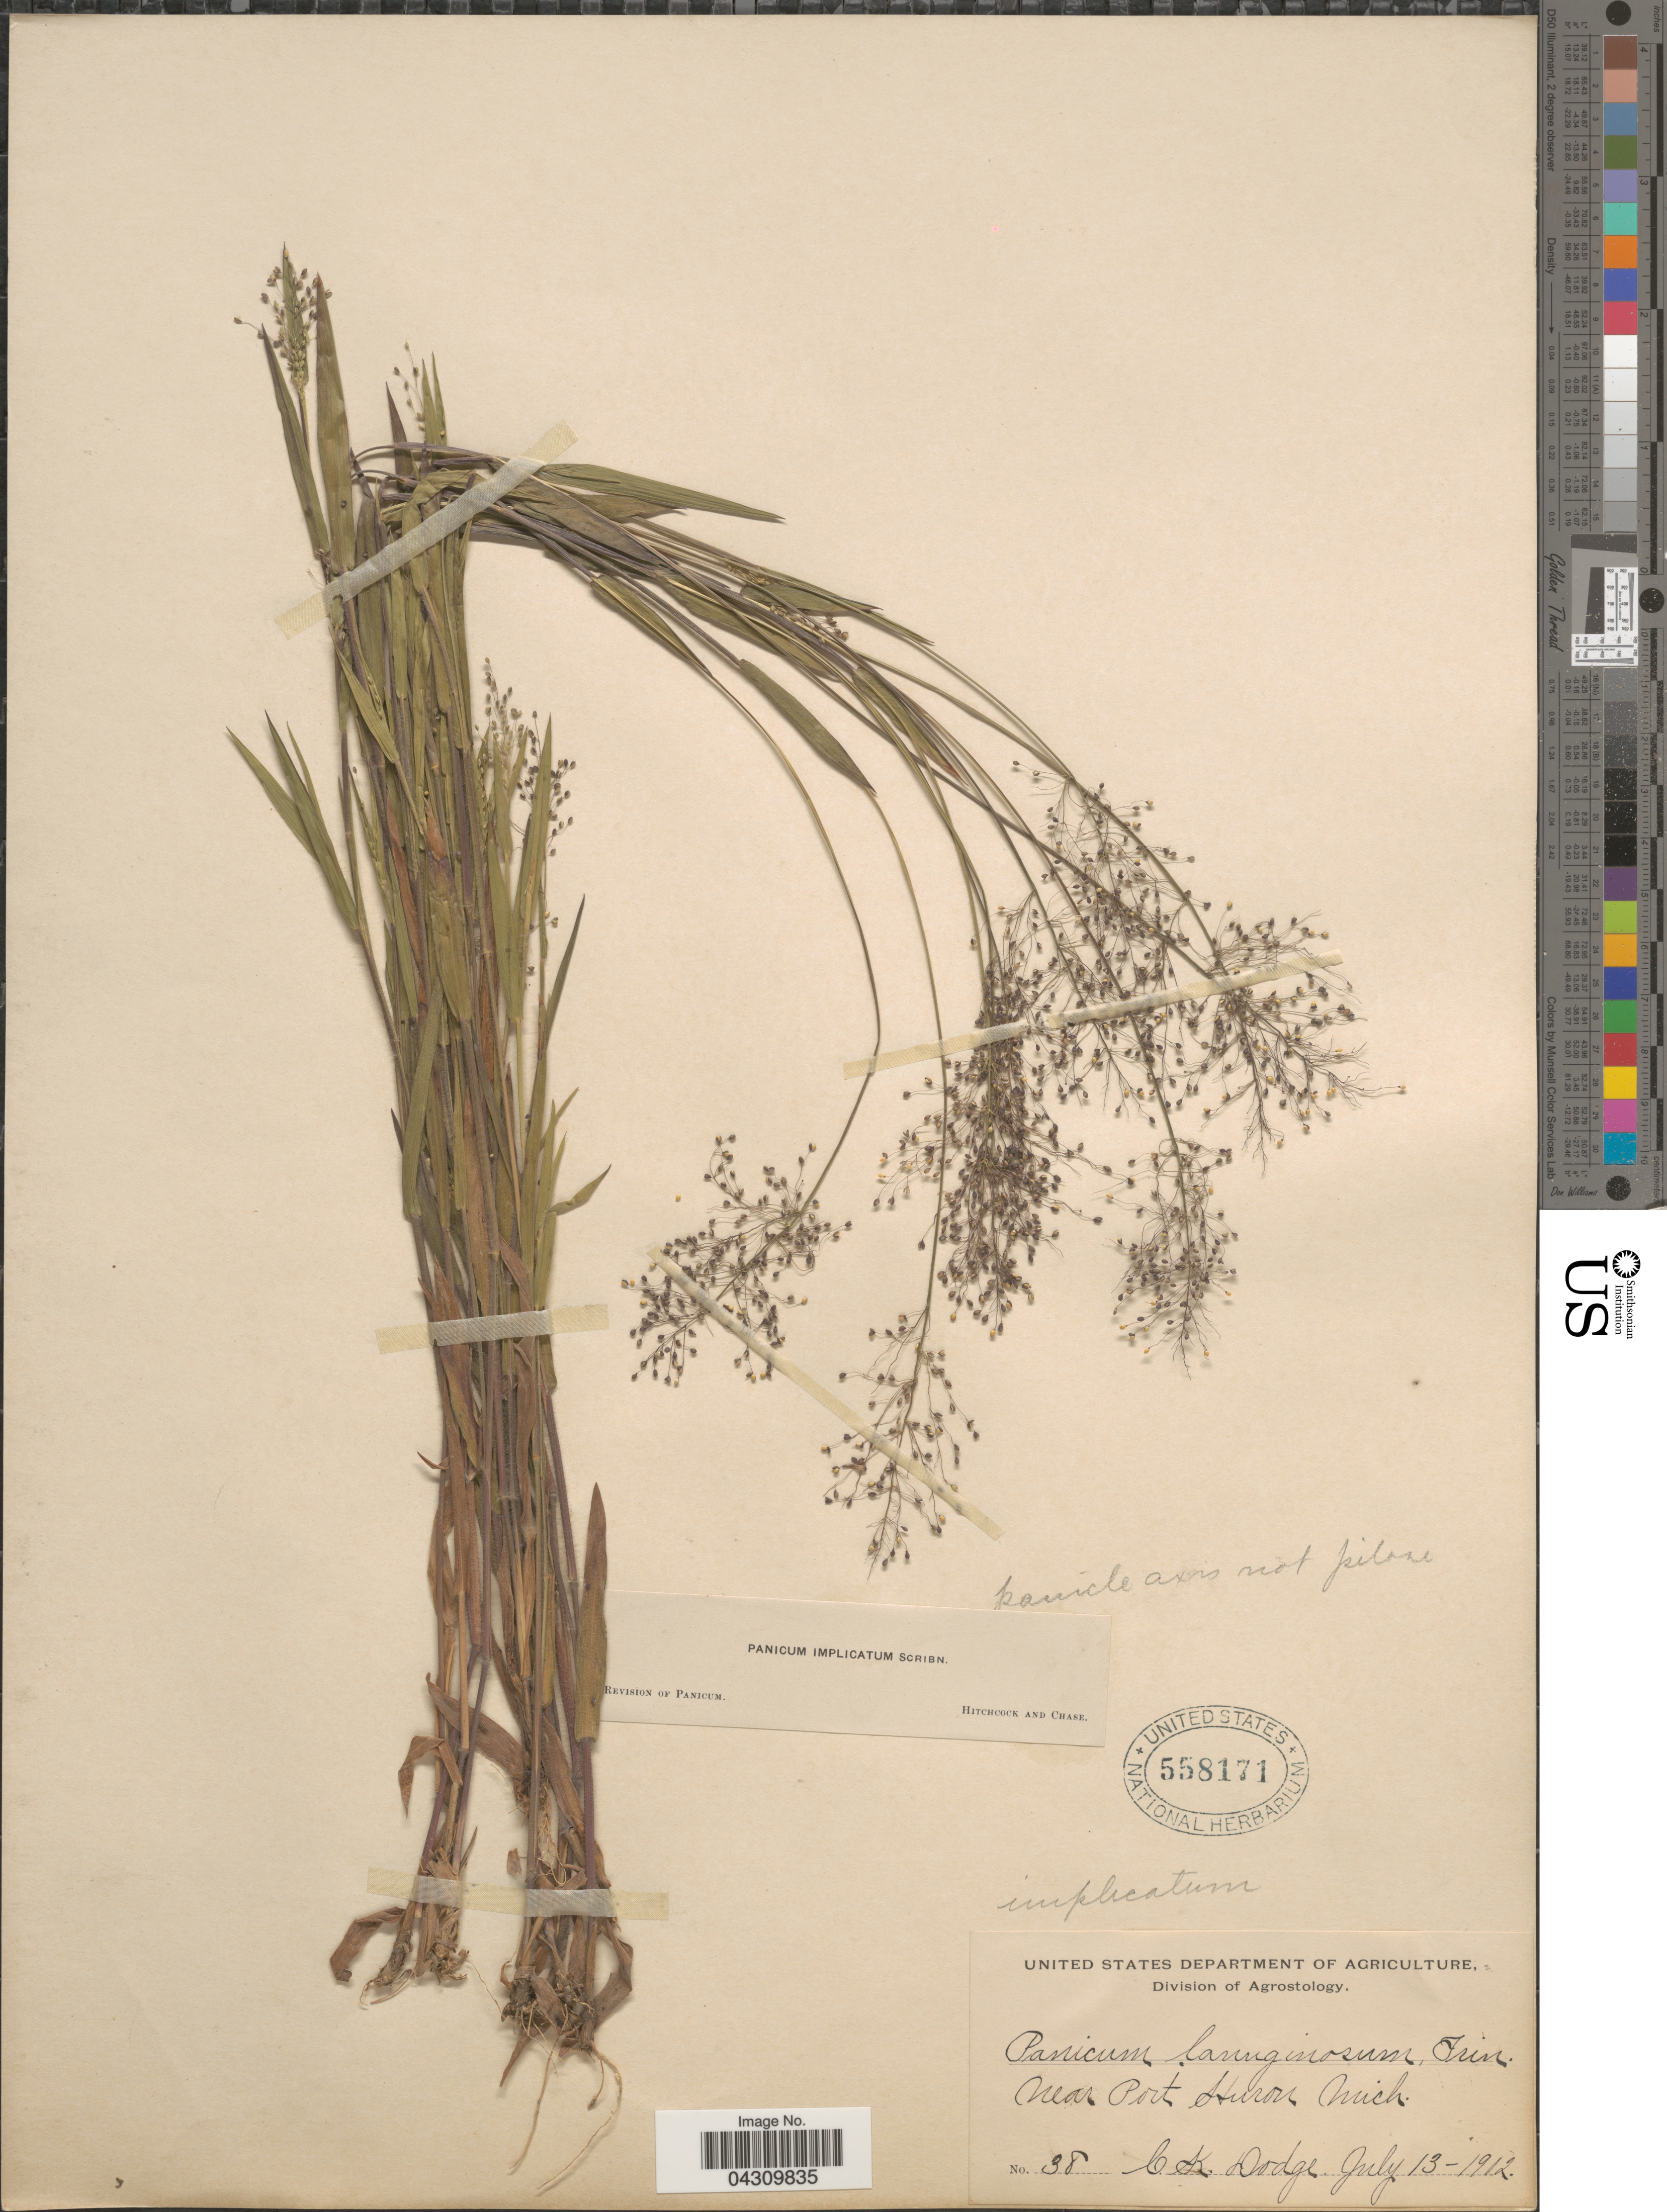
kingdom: Plantae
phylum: Tracheophyta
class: Liliopsida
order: Poales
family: Poaceae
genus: Dichanthelium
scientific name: Dichanthelium acuminatum var. acuminatum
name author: (Sw.) Gould & C.A. Clark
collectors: C. Dodge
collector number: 38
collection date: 1902-07-13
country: United States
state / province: Michigan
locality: Near Port Huron.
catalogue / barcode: US 558171